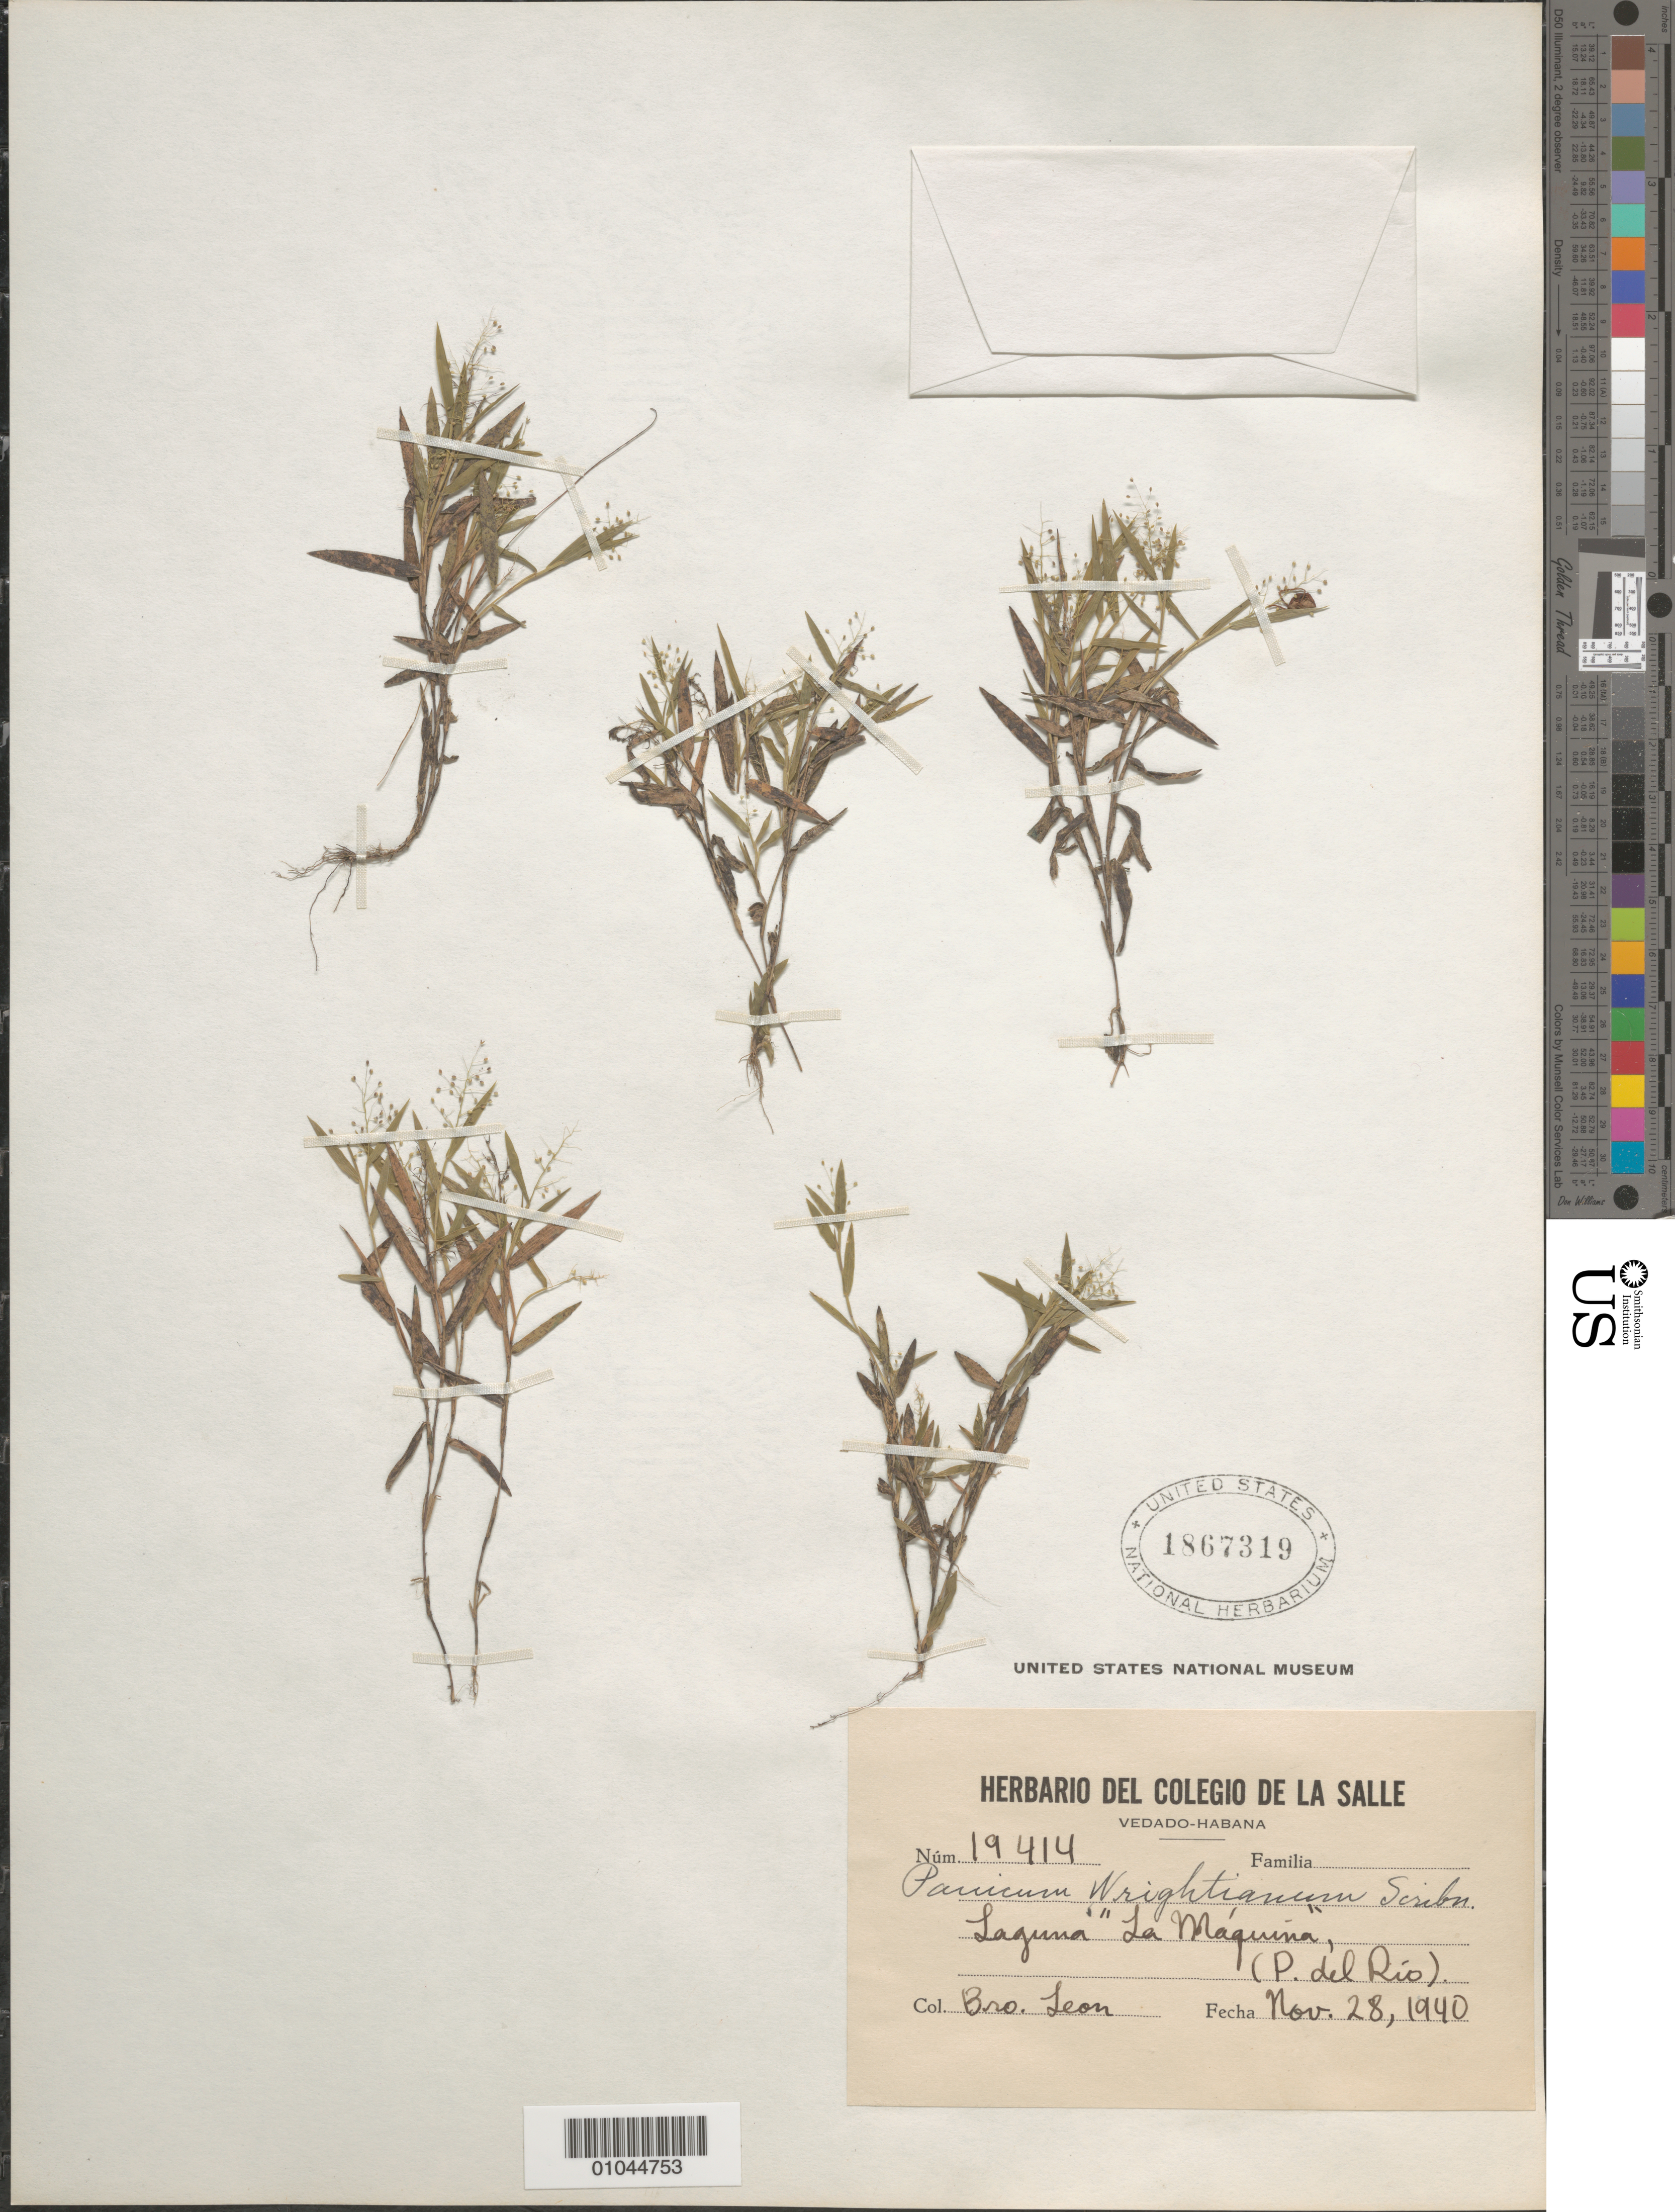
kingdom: Plantae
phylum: Tracheophyta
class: Liliopsida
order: Poales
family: Poaceae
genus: Dichanthelium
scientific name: Dichanthelium wrightianum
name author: (Scribn.) Freckmann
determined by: Naczi, R. F. C.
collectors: Bro. León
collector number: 19414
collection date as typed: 28 Nov 1940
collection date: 1940-11-28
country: Cuba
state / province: Pinar del Rio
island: Cuba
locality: Laguna "La Maquina"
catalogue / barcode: US 1867319